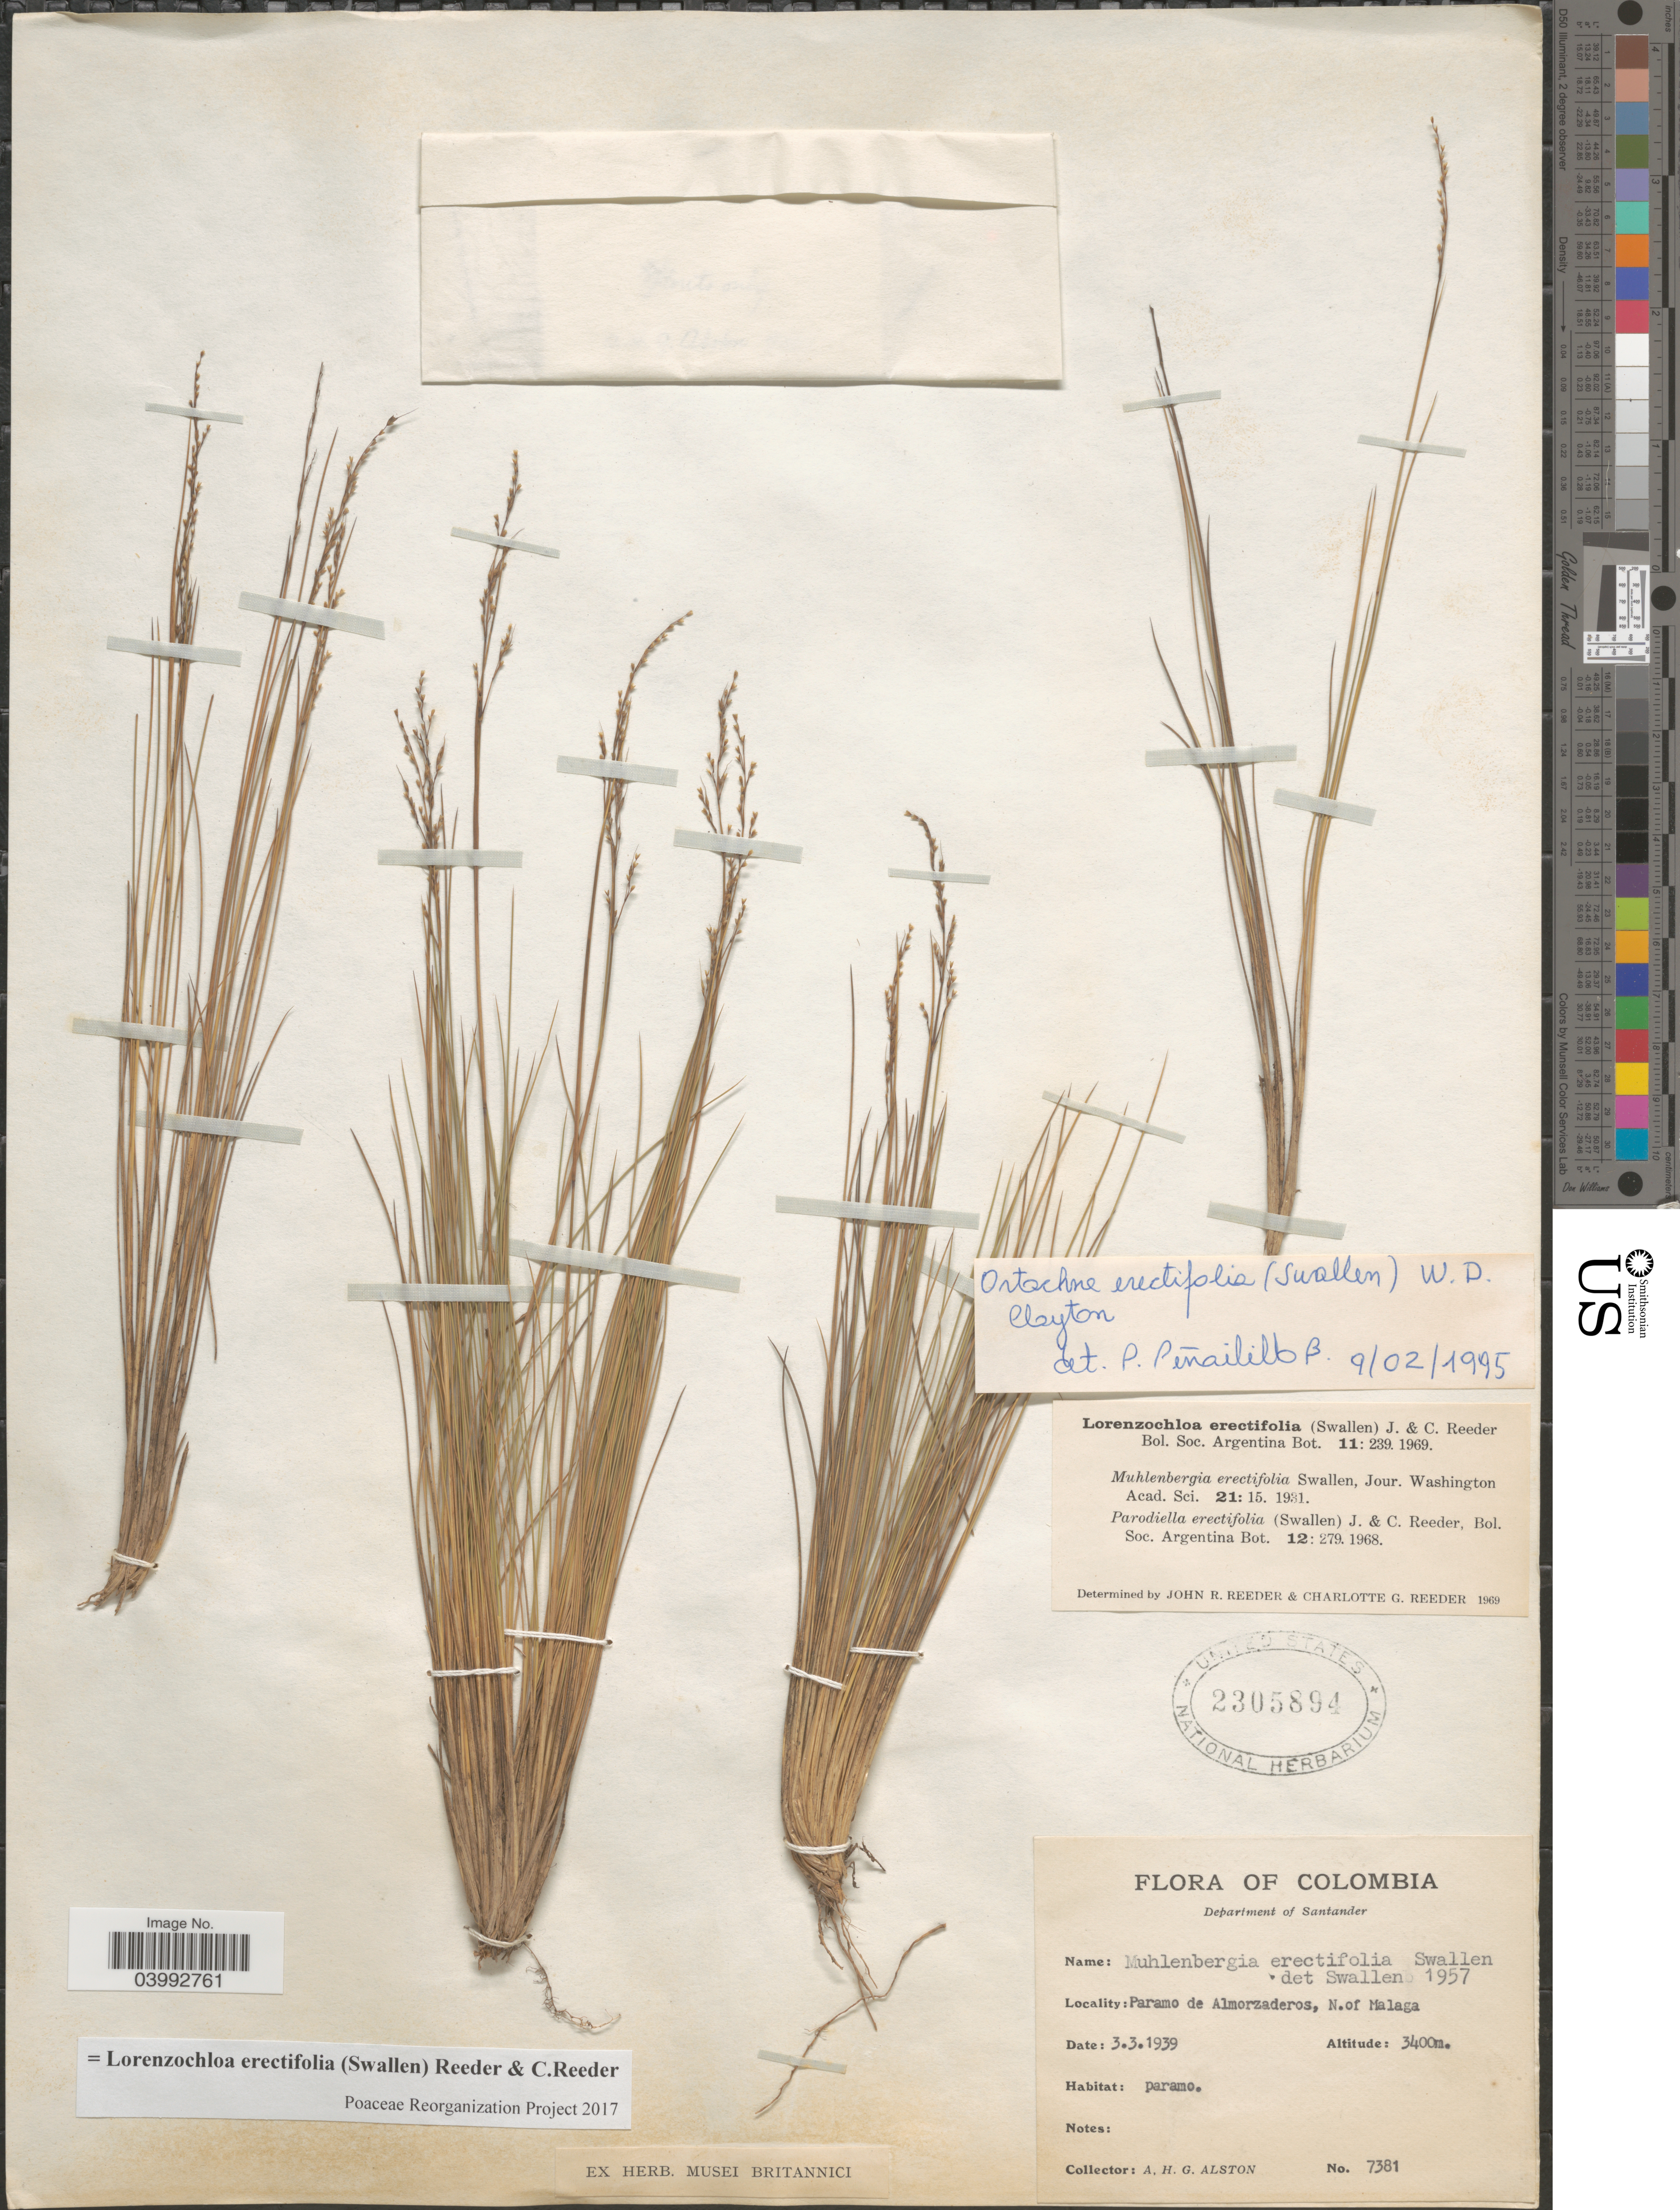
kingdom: Plantae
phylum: Tracheophyta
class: Liliopsida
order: Poales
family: Poaceae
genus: Lorenzochloa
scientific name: Lorenzochloa erectifolia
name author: (Swallen) Reeder & C. Reeder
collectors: A. H. Alston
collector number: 7381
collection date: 1939-03-03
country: Colombia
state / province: Santander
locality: Department of Santander. Paramo de Almorzaderos, N. of Malaga.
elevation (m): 3400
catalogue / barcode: US 2305894